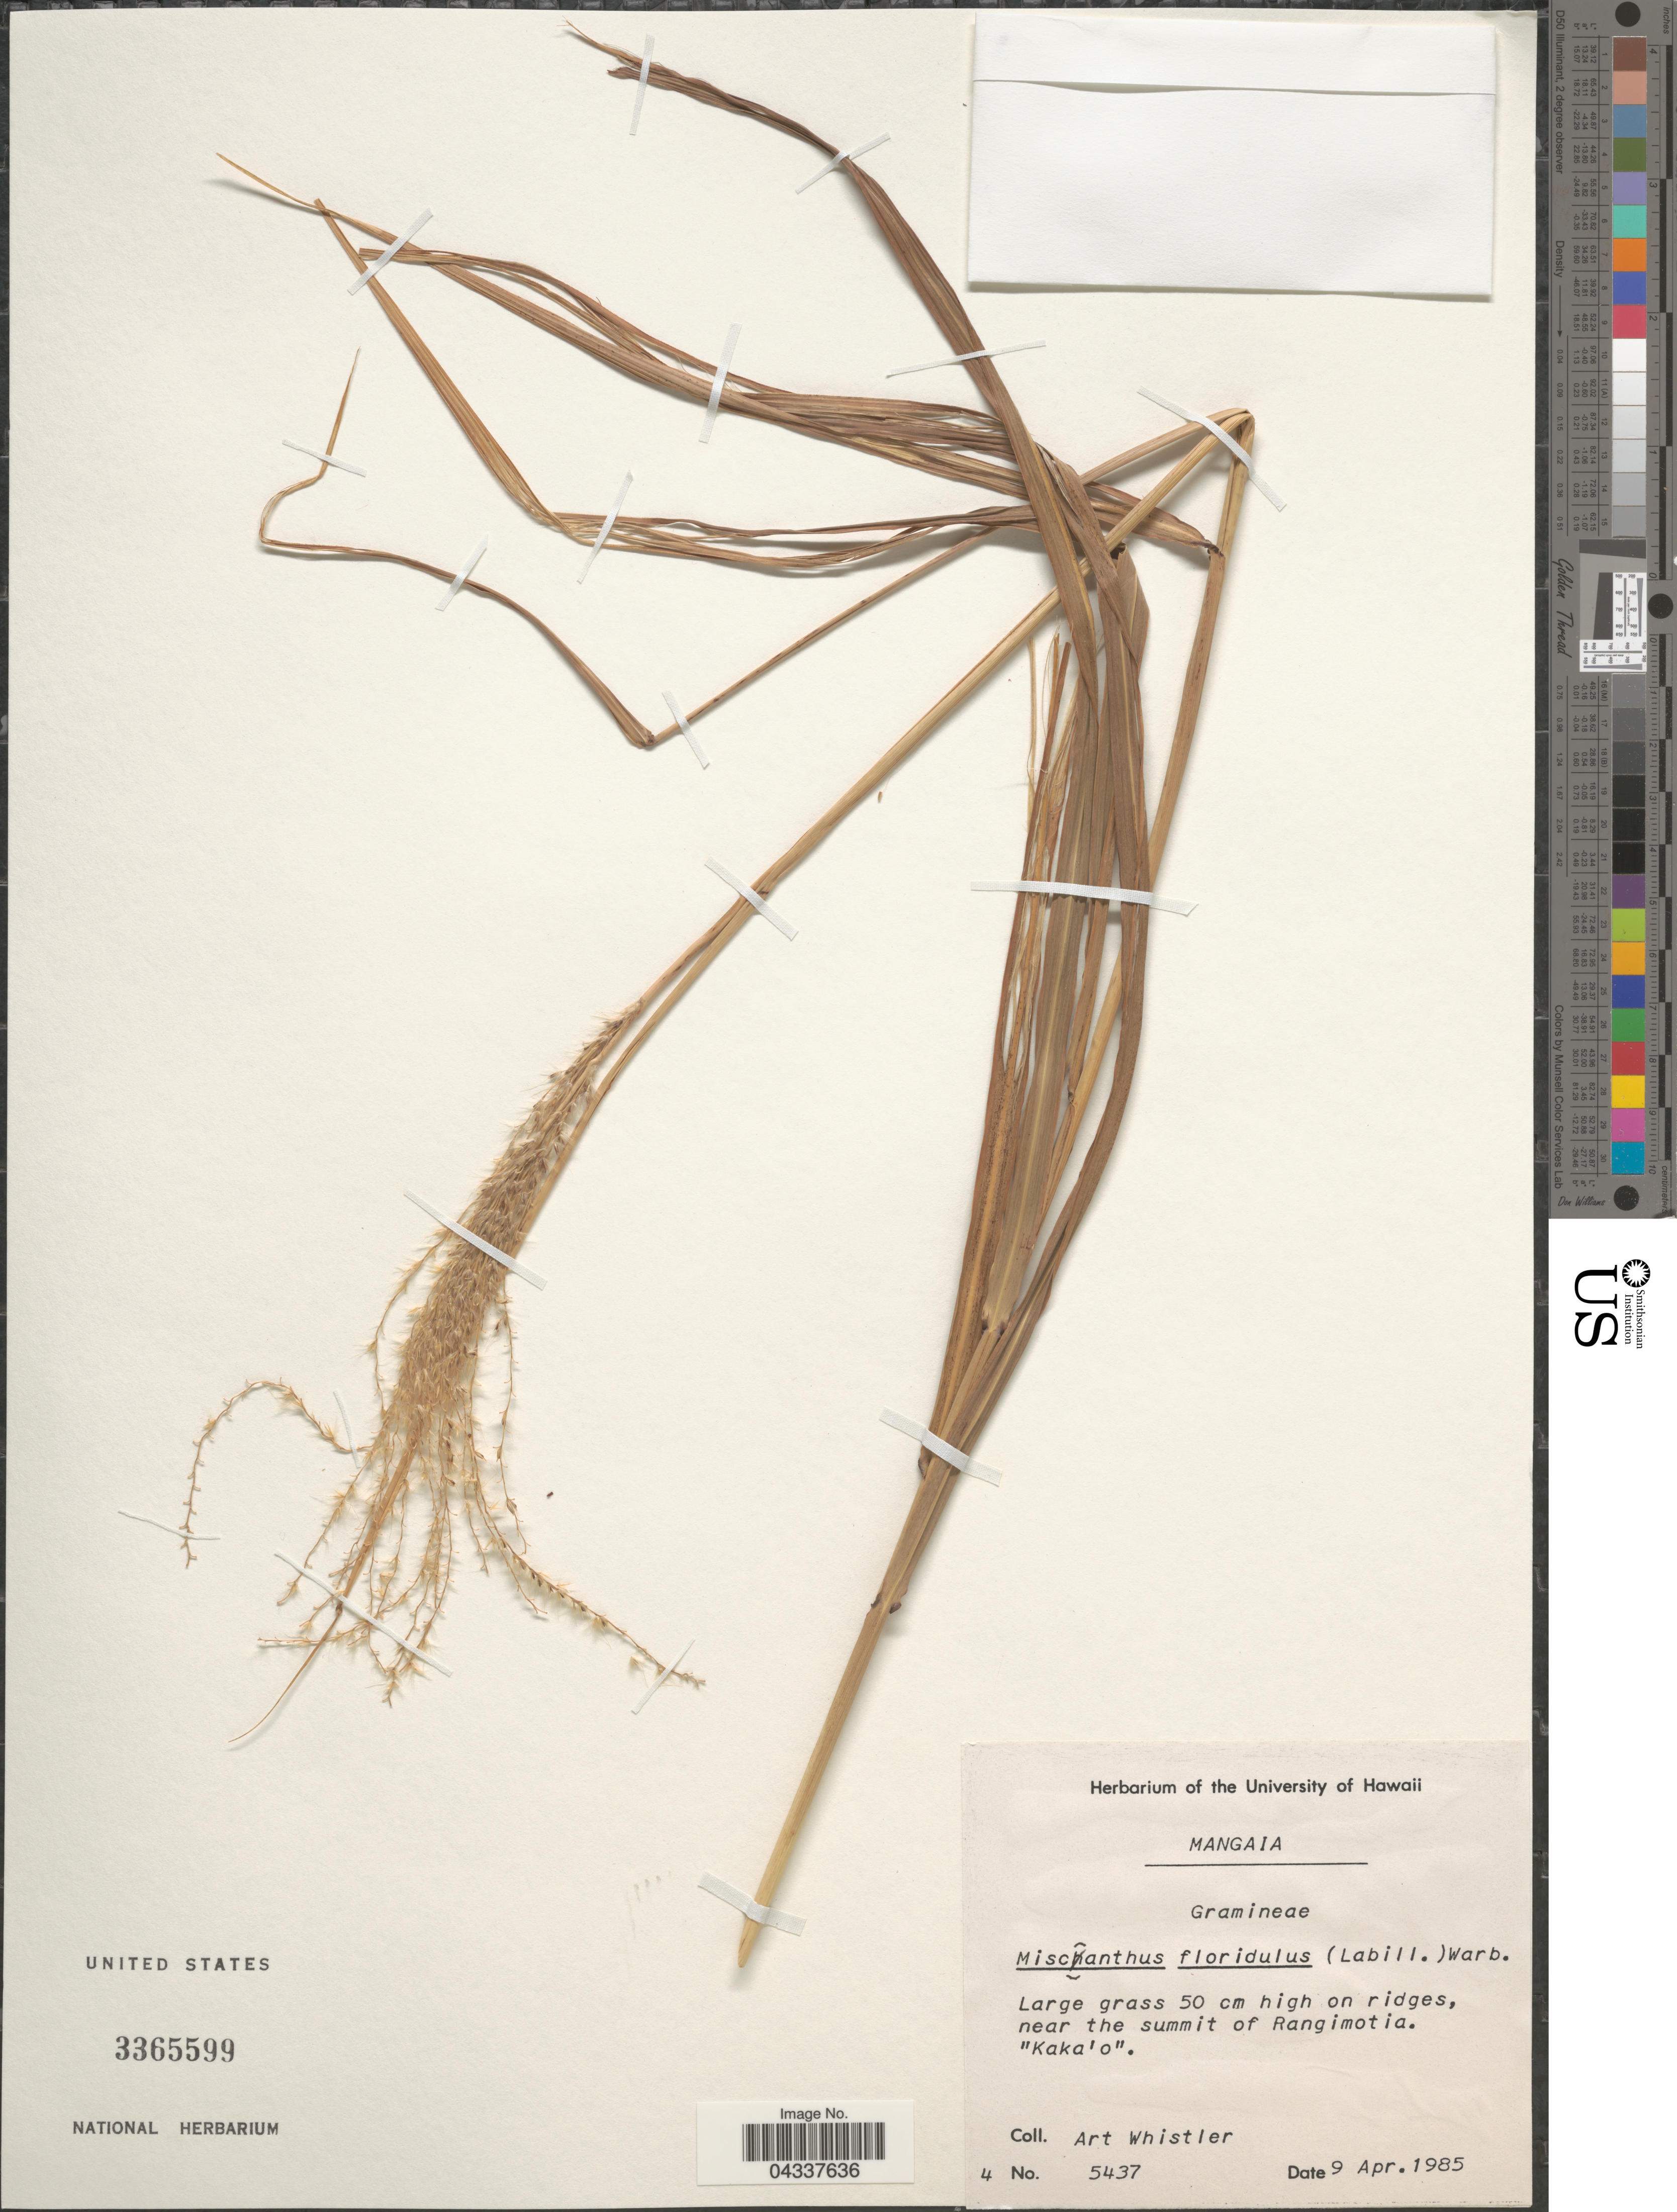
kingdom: Plantae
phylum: Tracheophyta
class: Liliopsida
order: Poales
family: Poaceae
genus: Miscanthus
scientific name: Miscanthus floridulus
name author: (Labill.) Warb.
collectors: A. Whistler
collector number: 5437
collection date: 1985-04-09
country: Cook Islands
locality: Mangaia.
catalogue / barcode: US 3365599